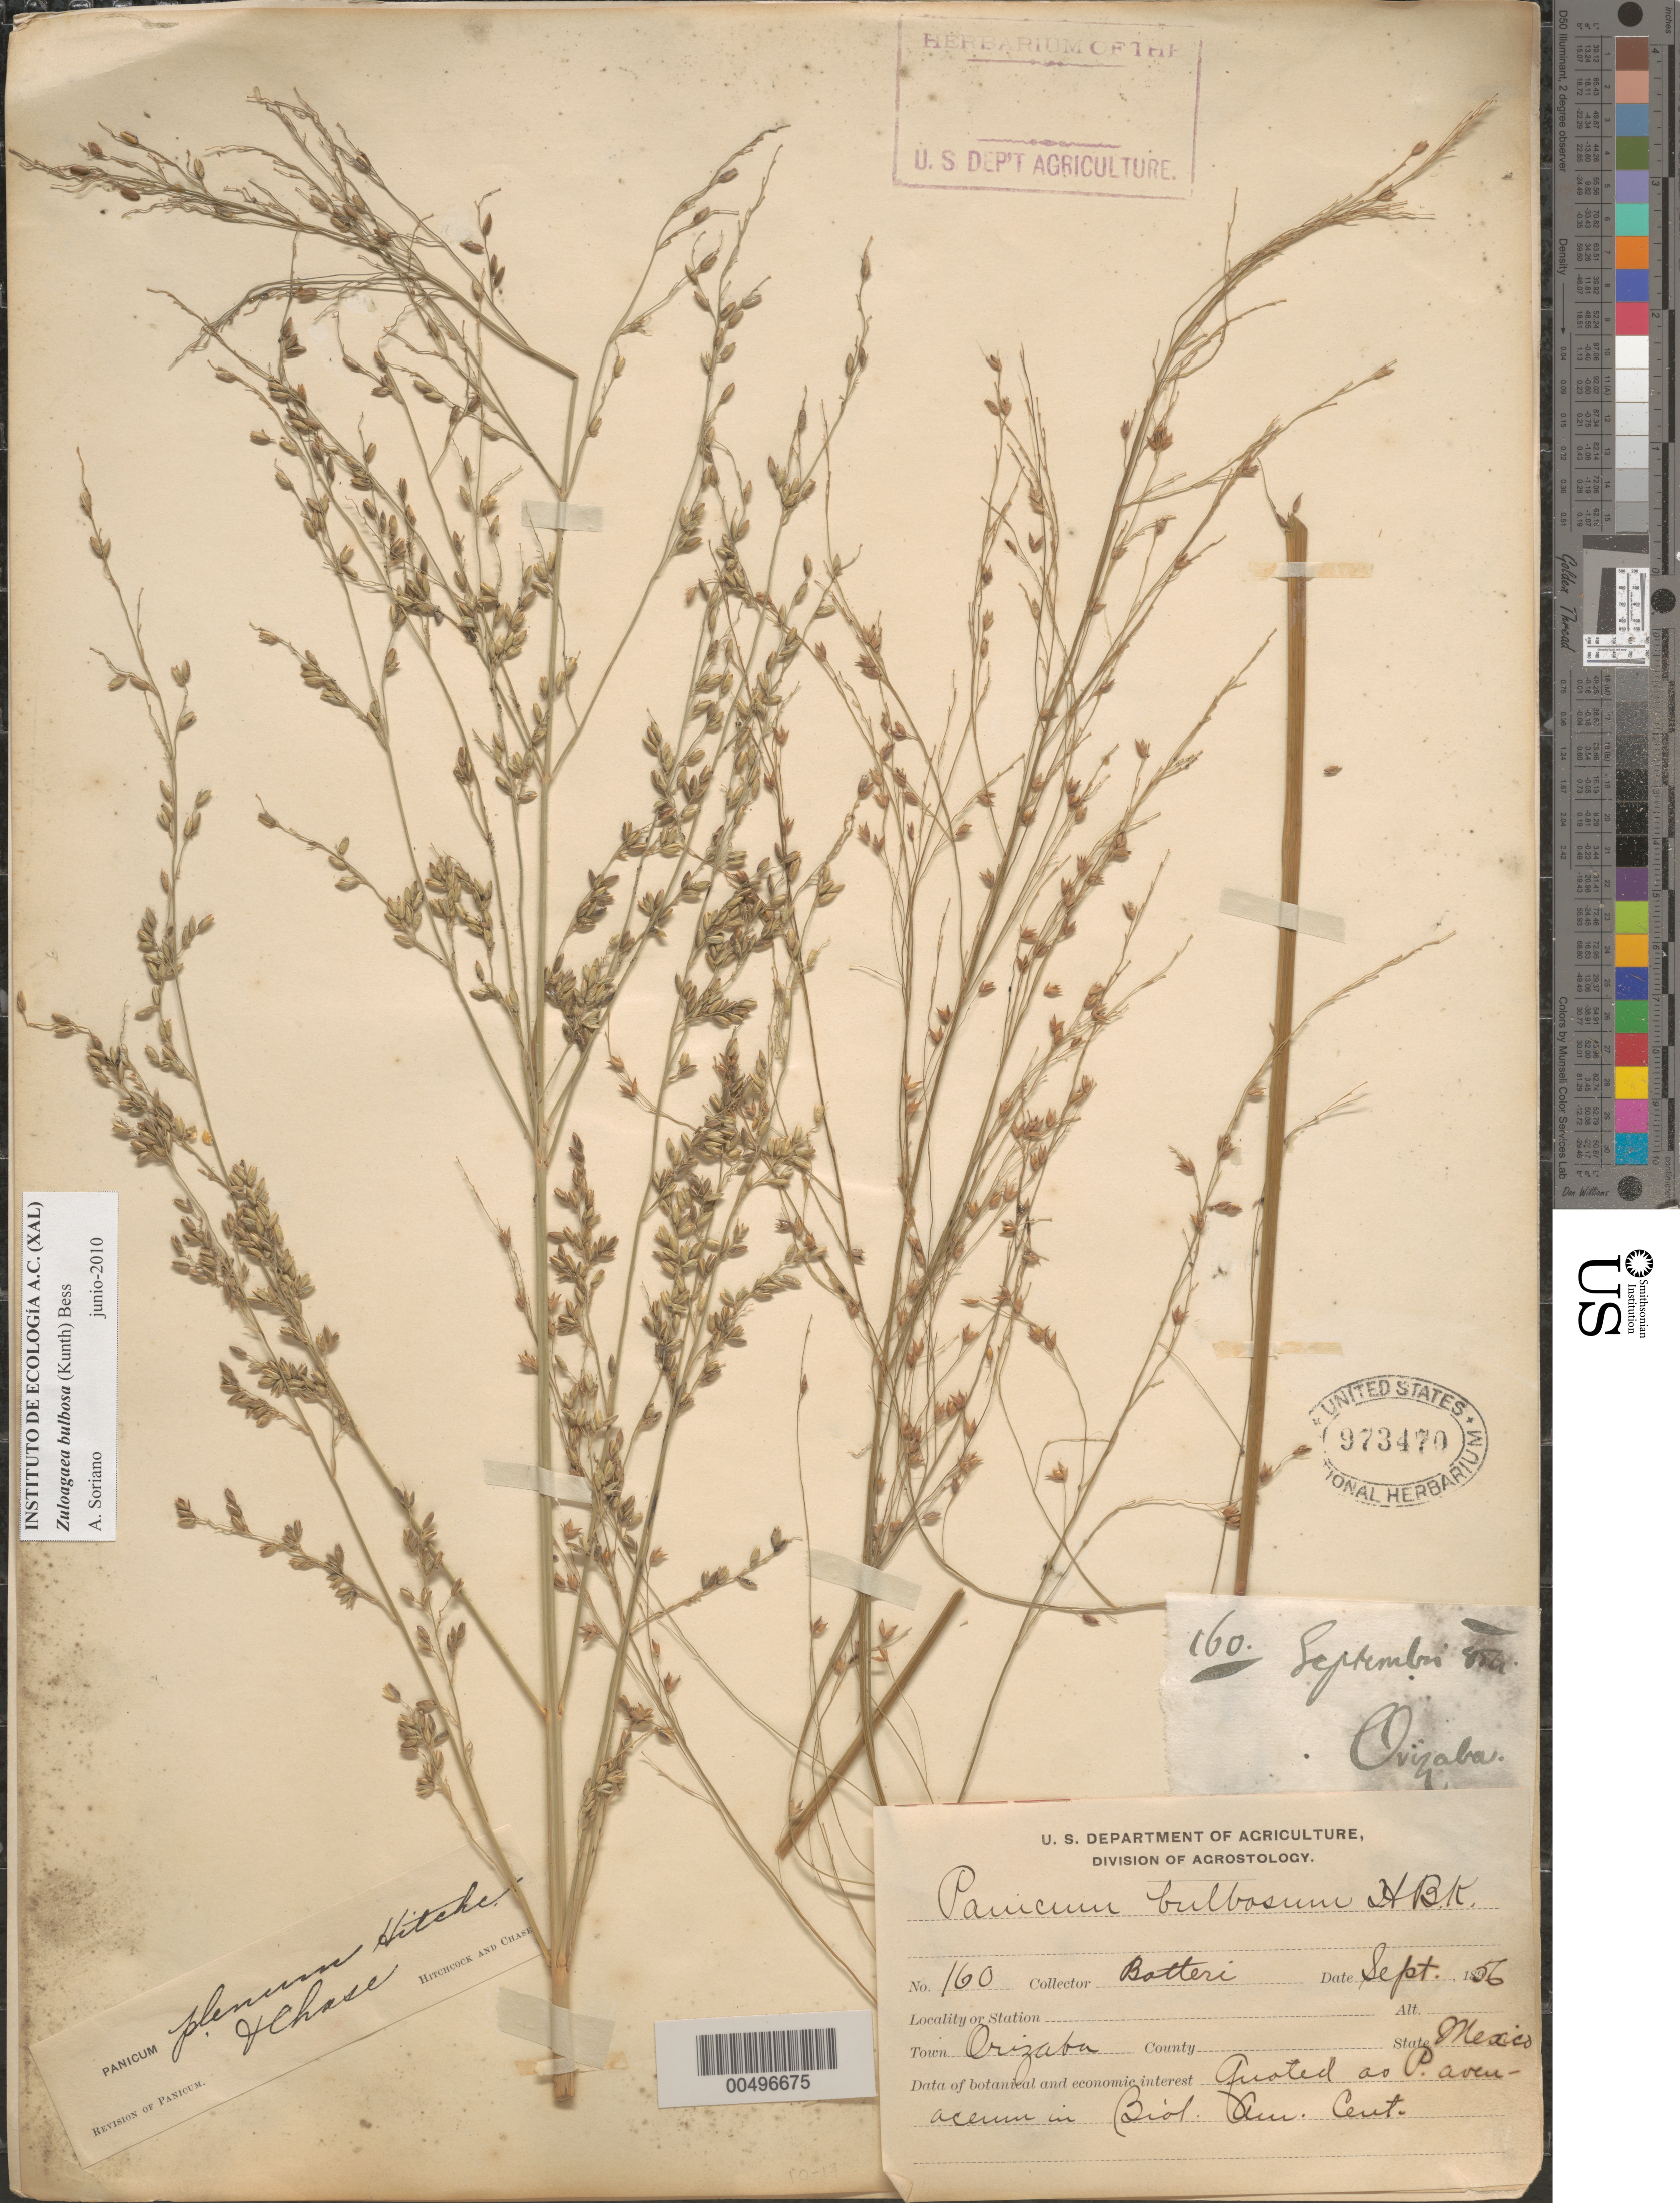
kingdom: Plantae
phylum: Tracheophyta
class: Liliopsida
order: Poales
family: Poaceae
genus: Panicum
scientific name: Panicum plenum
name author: Hitchc. & Chase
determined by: Hitchcock, A. S.; Chase, [M.] A.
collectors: -. Botteri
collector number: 160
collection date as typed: Sep 1856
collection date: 1856-09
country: Mexico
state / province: Veracruz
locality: Orizaba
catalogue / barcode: US 973470